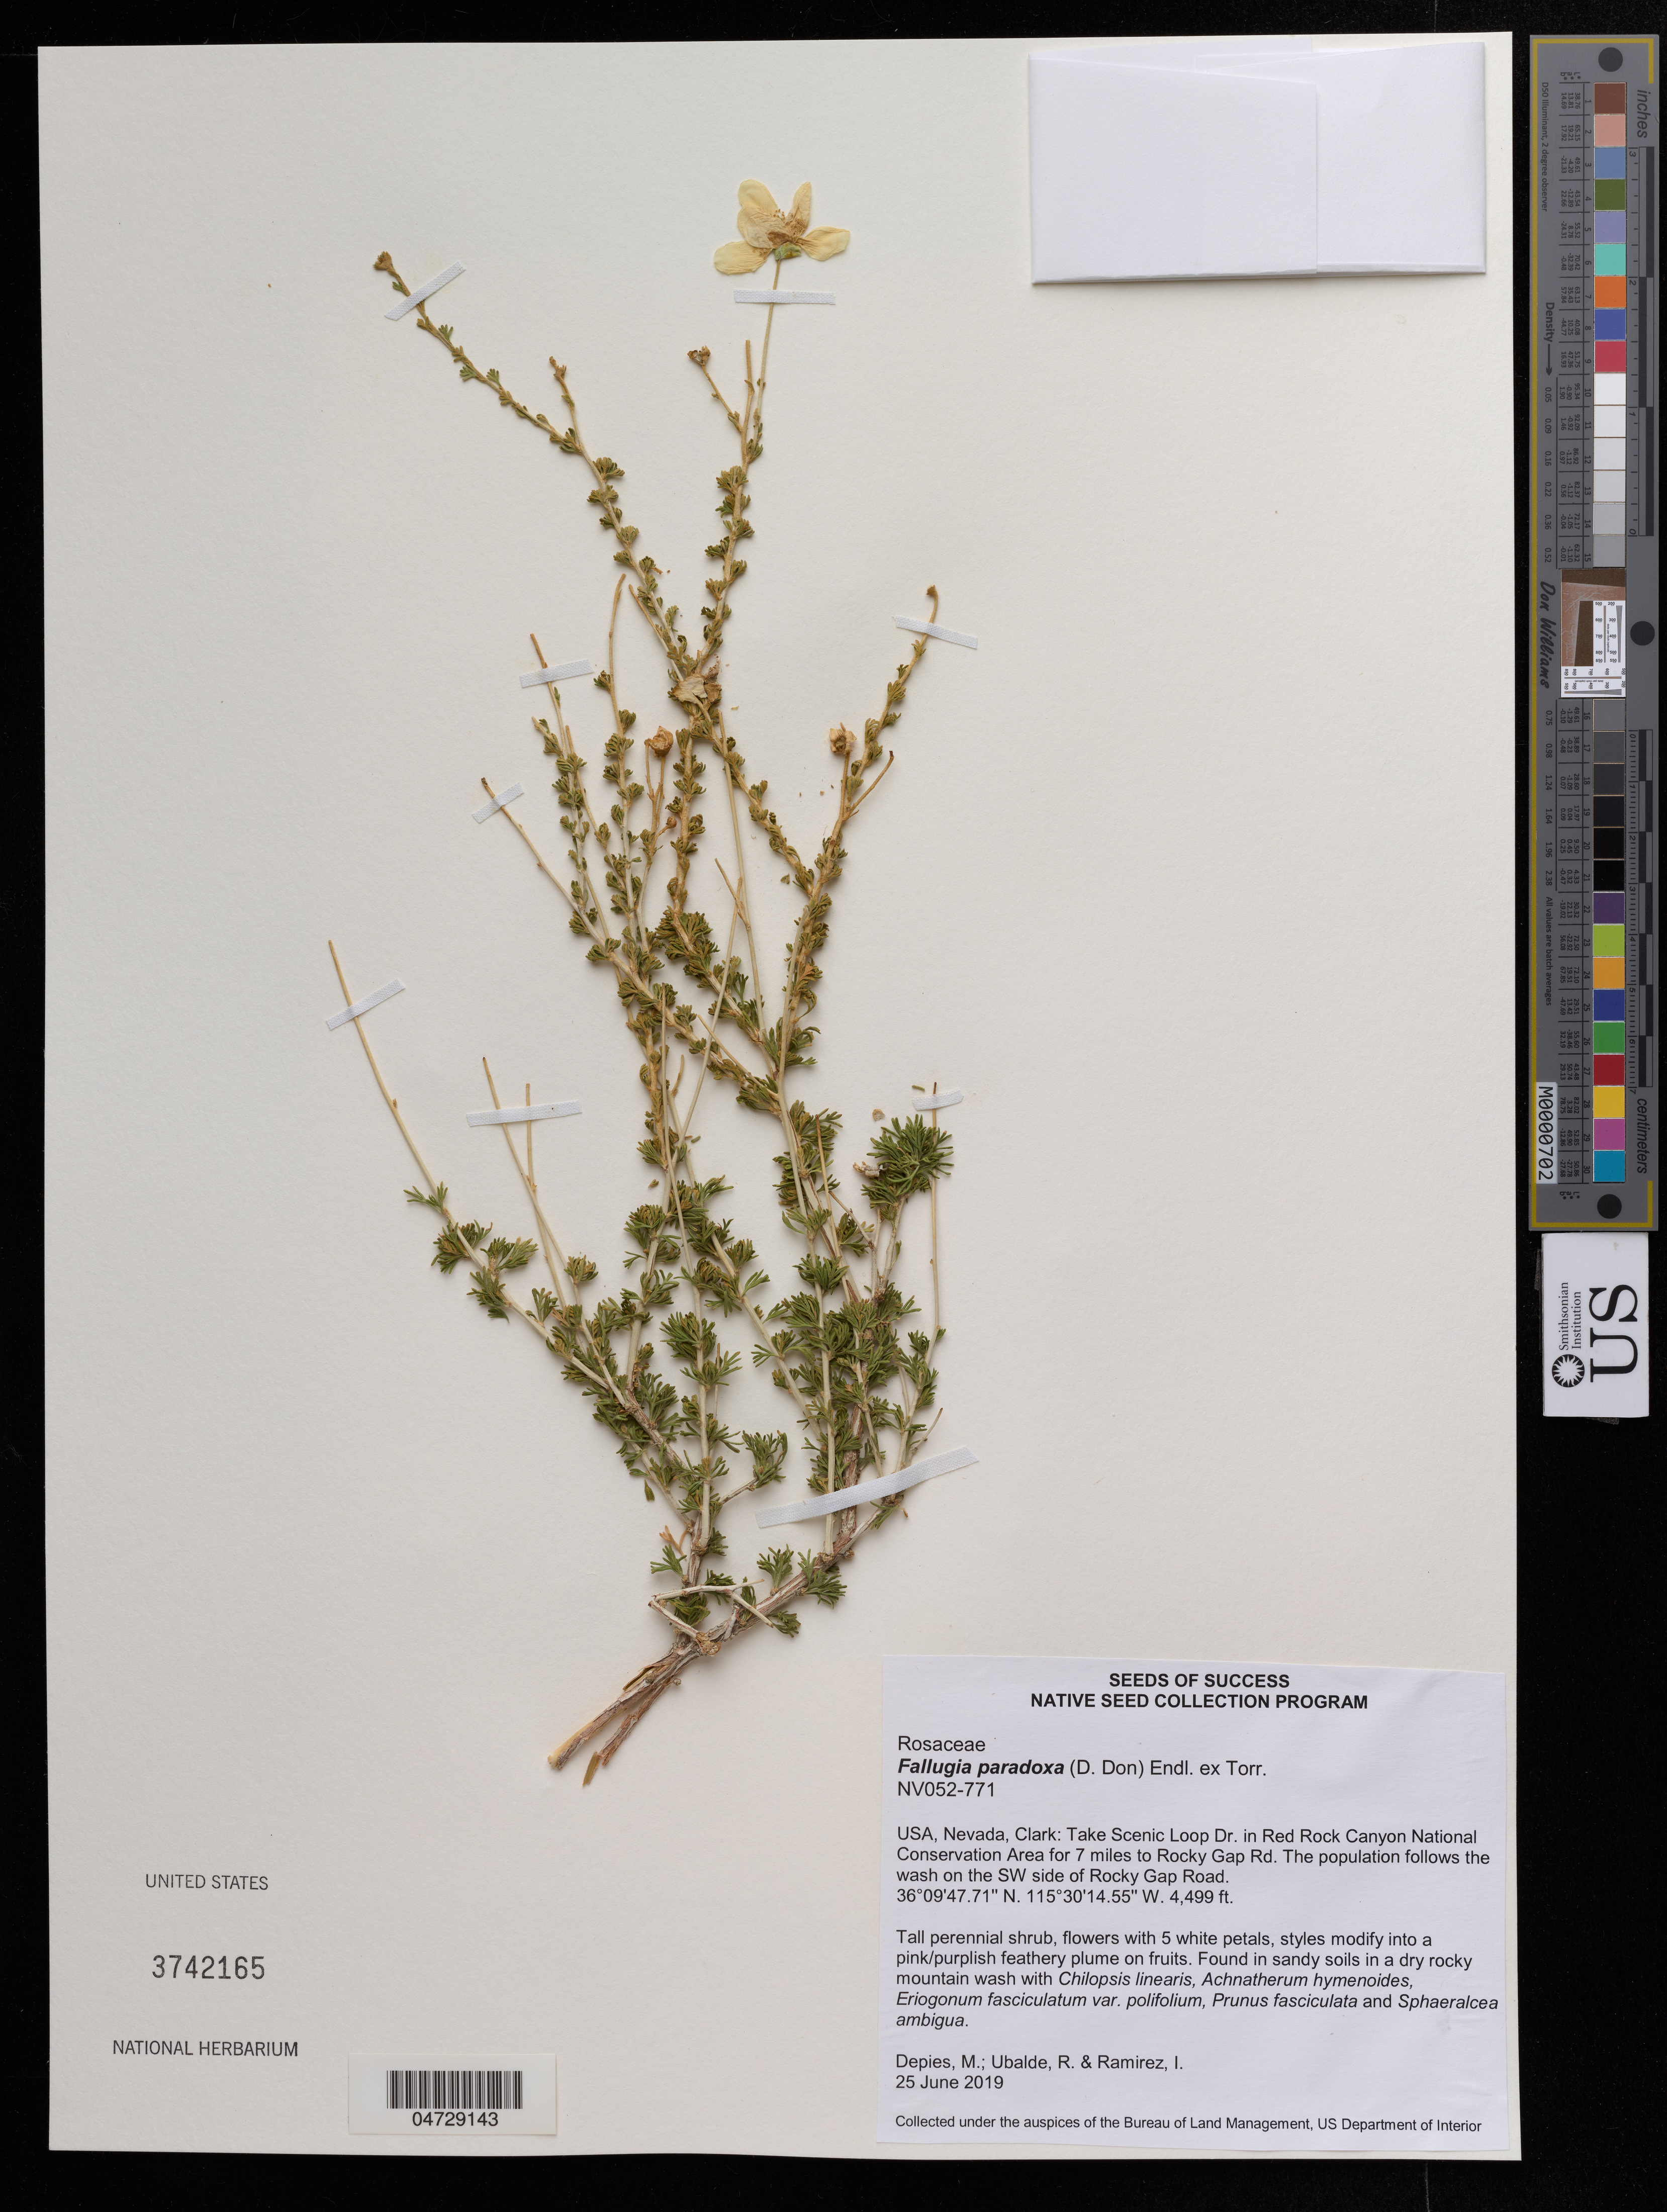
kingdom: Plantae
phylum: Tracheophyta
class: Magnoliopsida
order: Rosales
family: Rosaceae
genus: Fallugia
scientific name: Fallugia paradoxa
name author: (D. Don ex Tilloch & T. Taylor) Endl. ex Torr.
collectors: M. Depies, R. Ubalde & I. Ramírez M.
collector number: NV052-771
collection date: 2019-06-25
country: United States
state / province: Nevada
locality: Clark: Take Scenic Loop Dr. in Red Canyon National Conservation Area for 7 miles to Rocky Gap Rd. The population follows the wash on the SW side of Rocky Gap Road.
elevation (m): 1371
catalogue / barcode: US 3742165